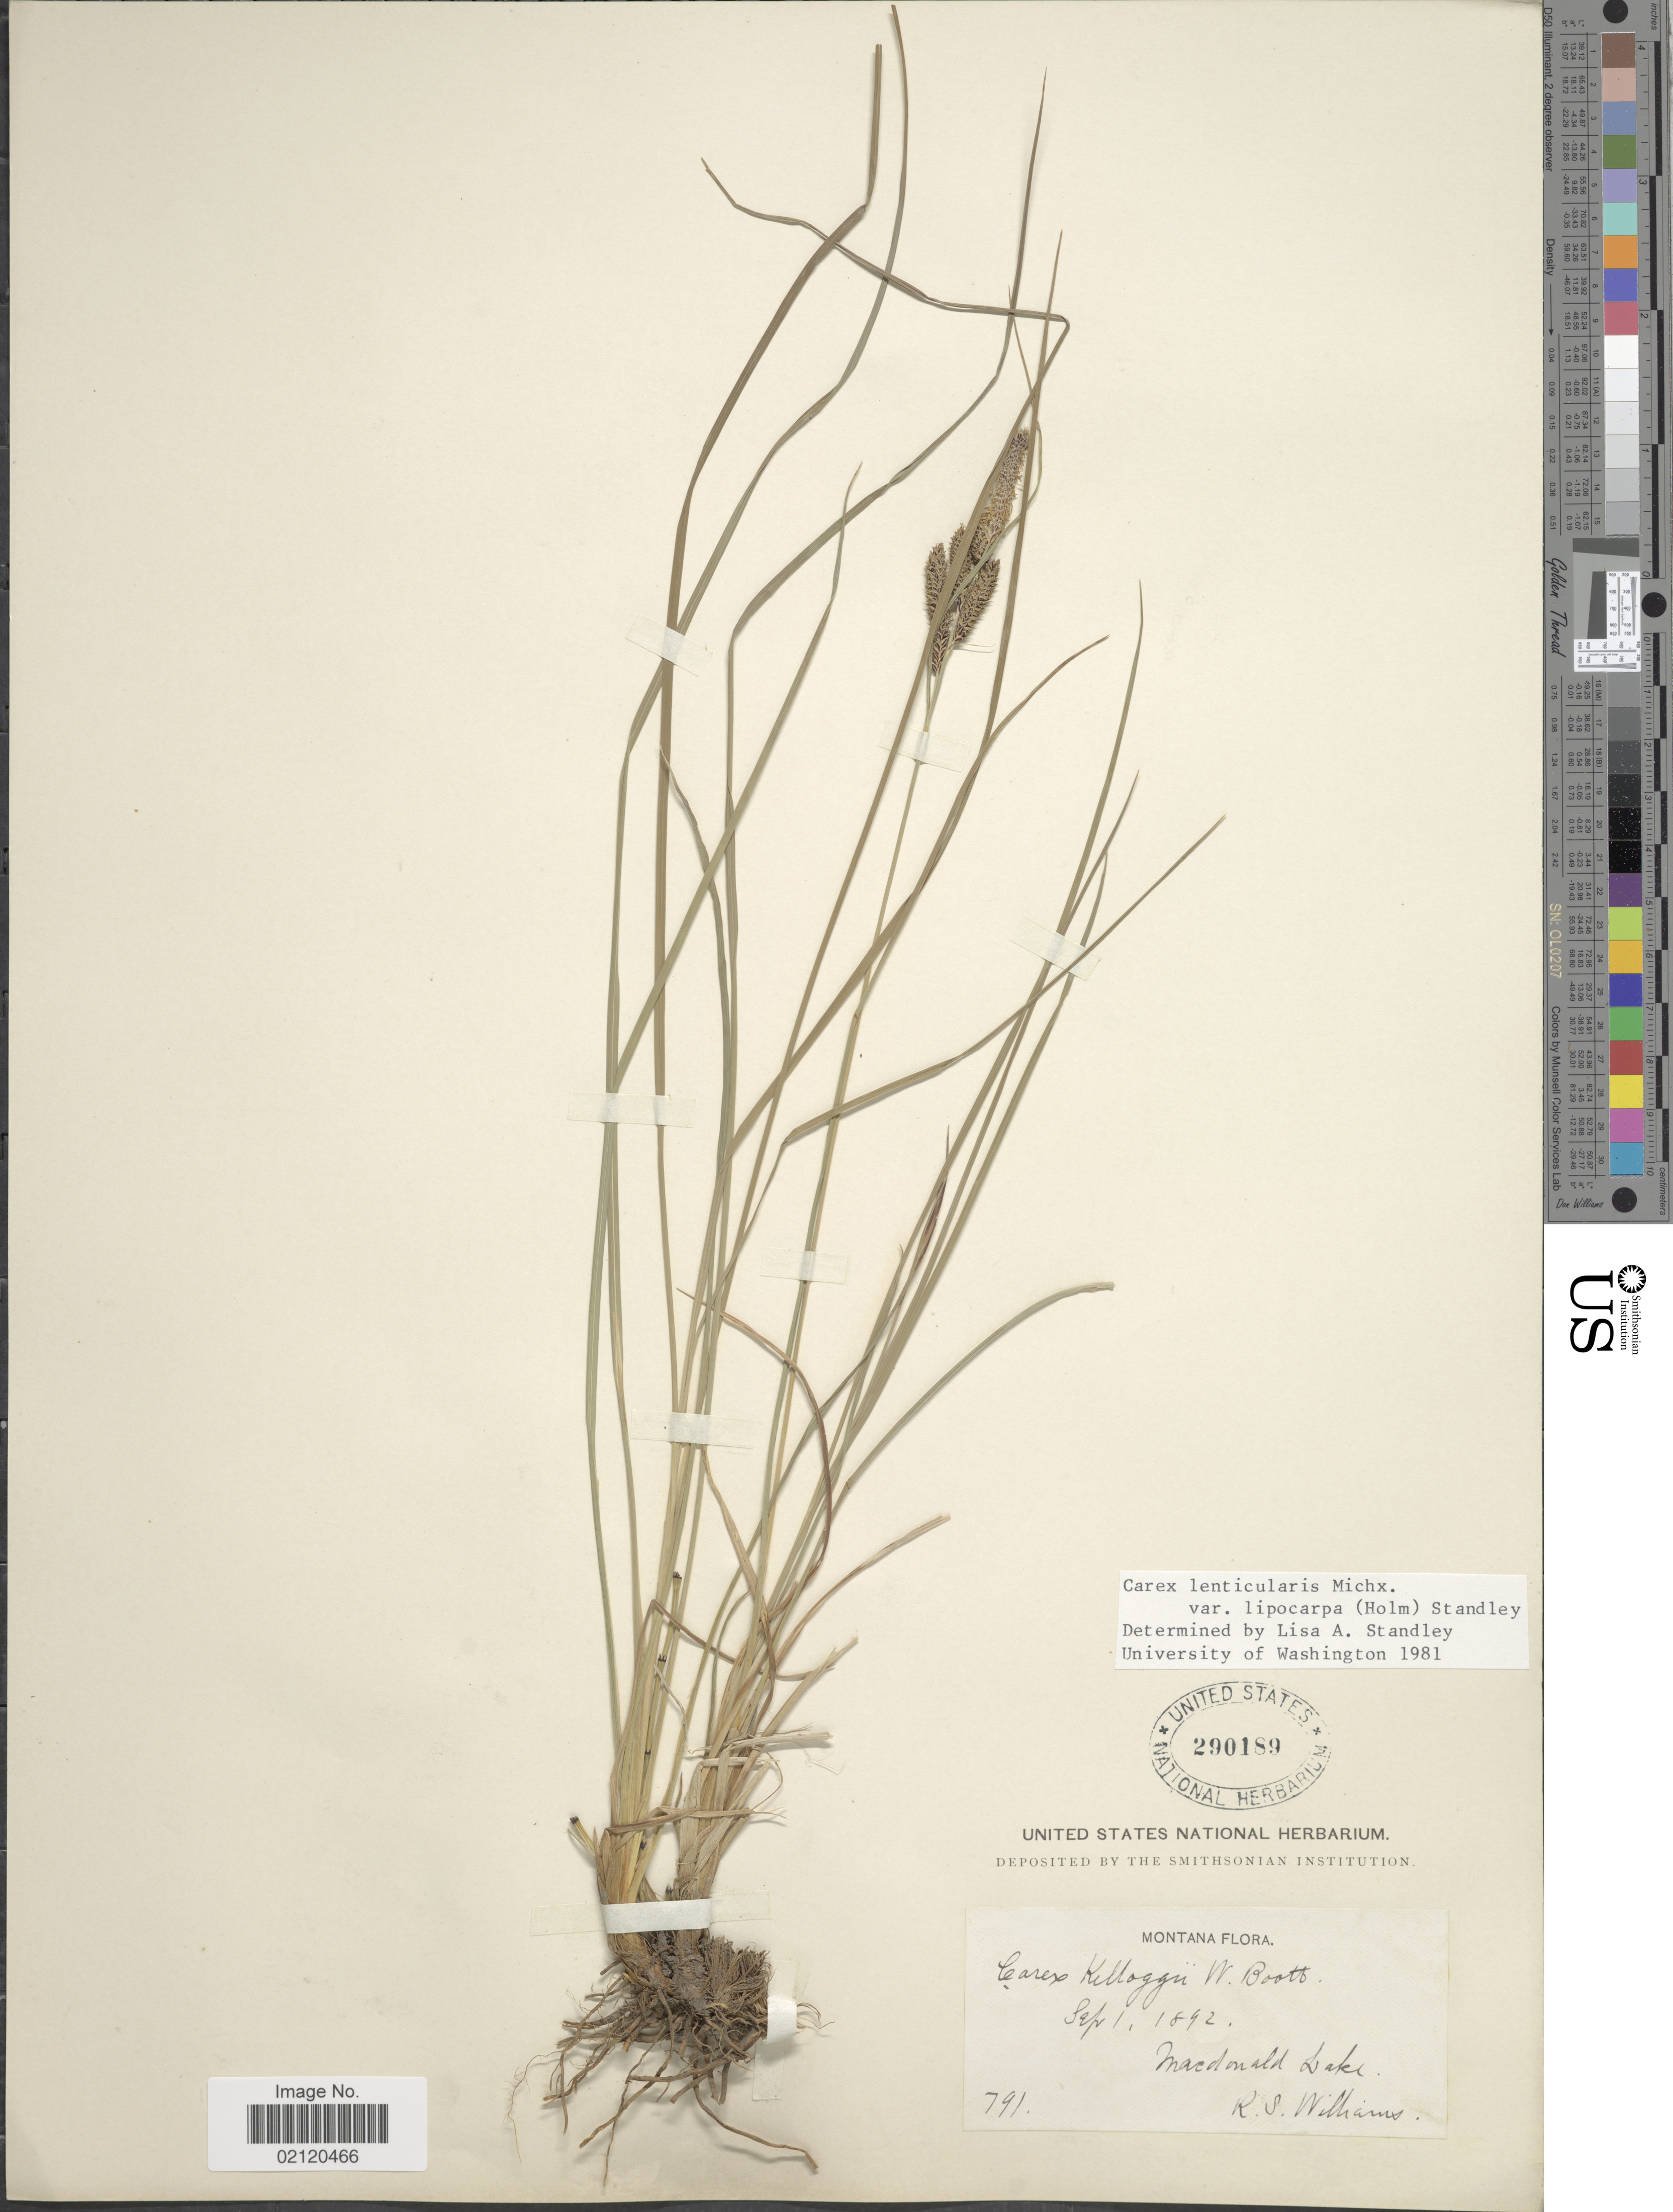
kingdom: Plantae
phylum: Tracheophyta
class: Liliopsida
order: Poales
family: Cyperaceae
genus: Carex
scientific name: Carex kelloggii var. kelloggii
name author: W. Boott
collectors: R. S. Williams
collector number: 791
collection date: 1892-09-01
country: United States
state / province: Montana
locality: Macdonald Lake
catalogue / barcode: US 290189